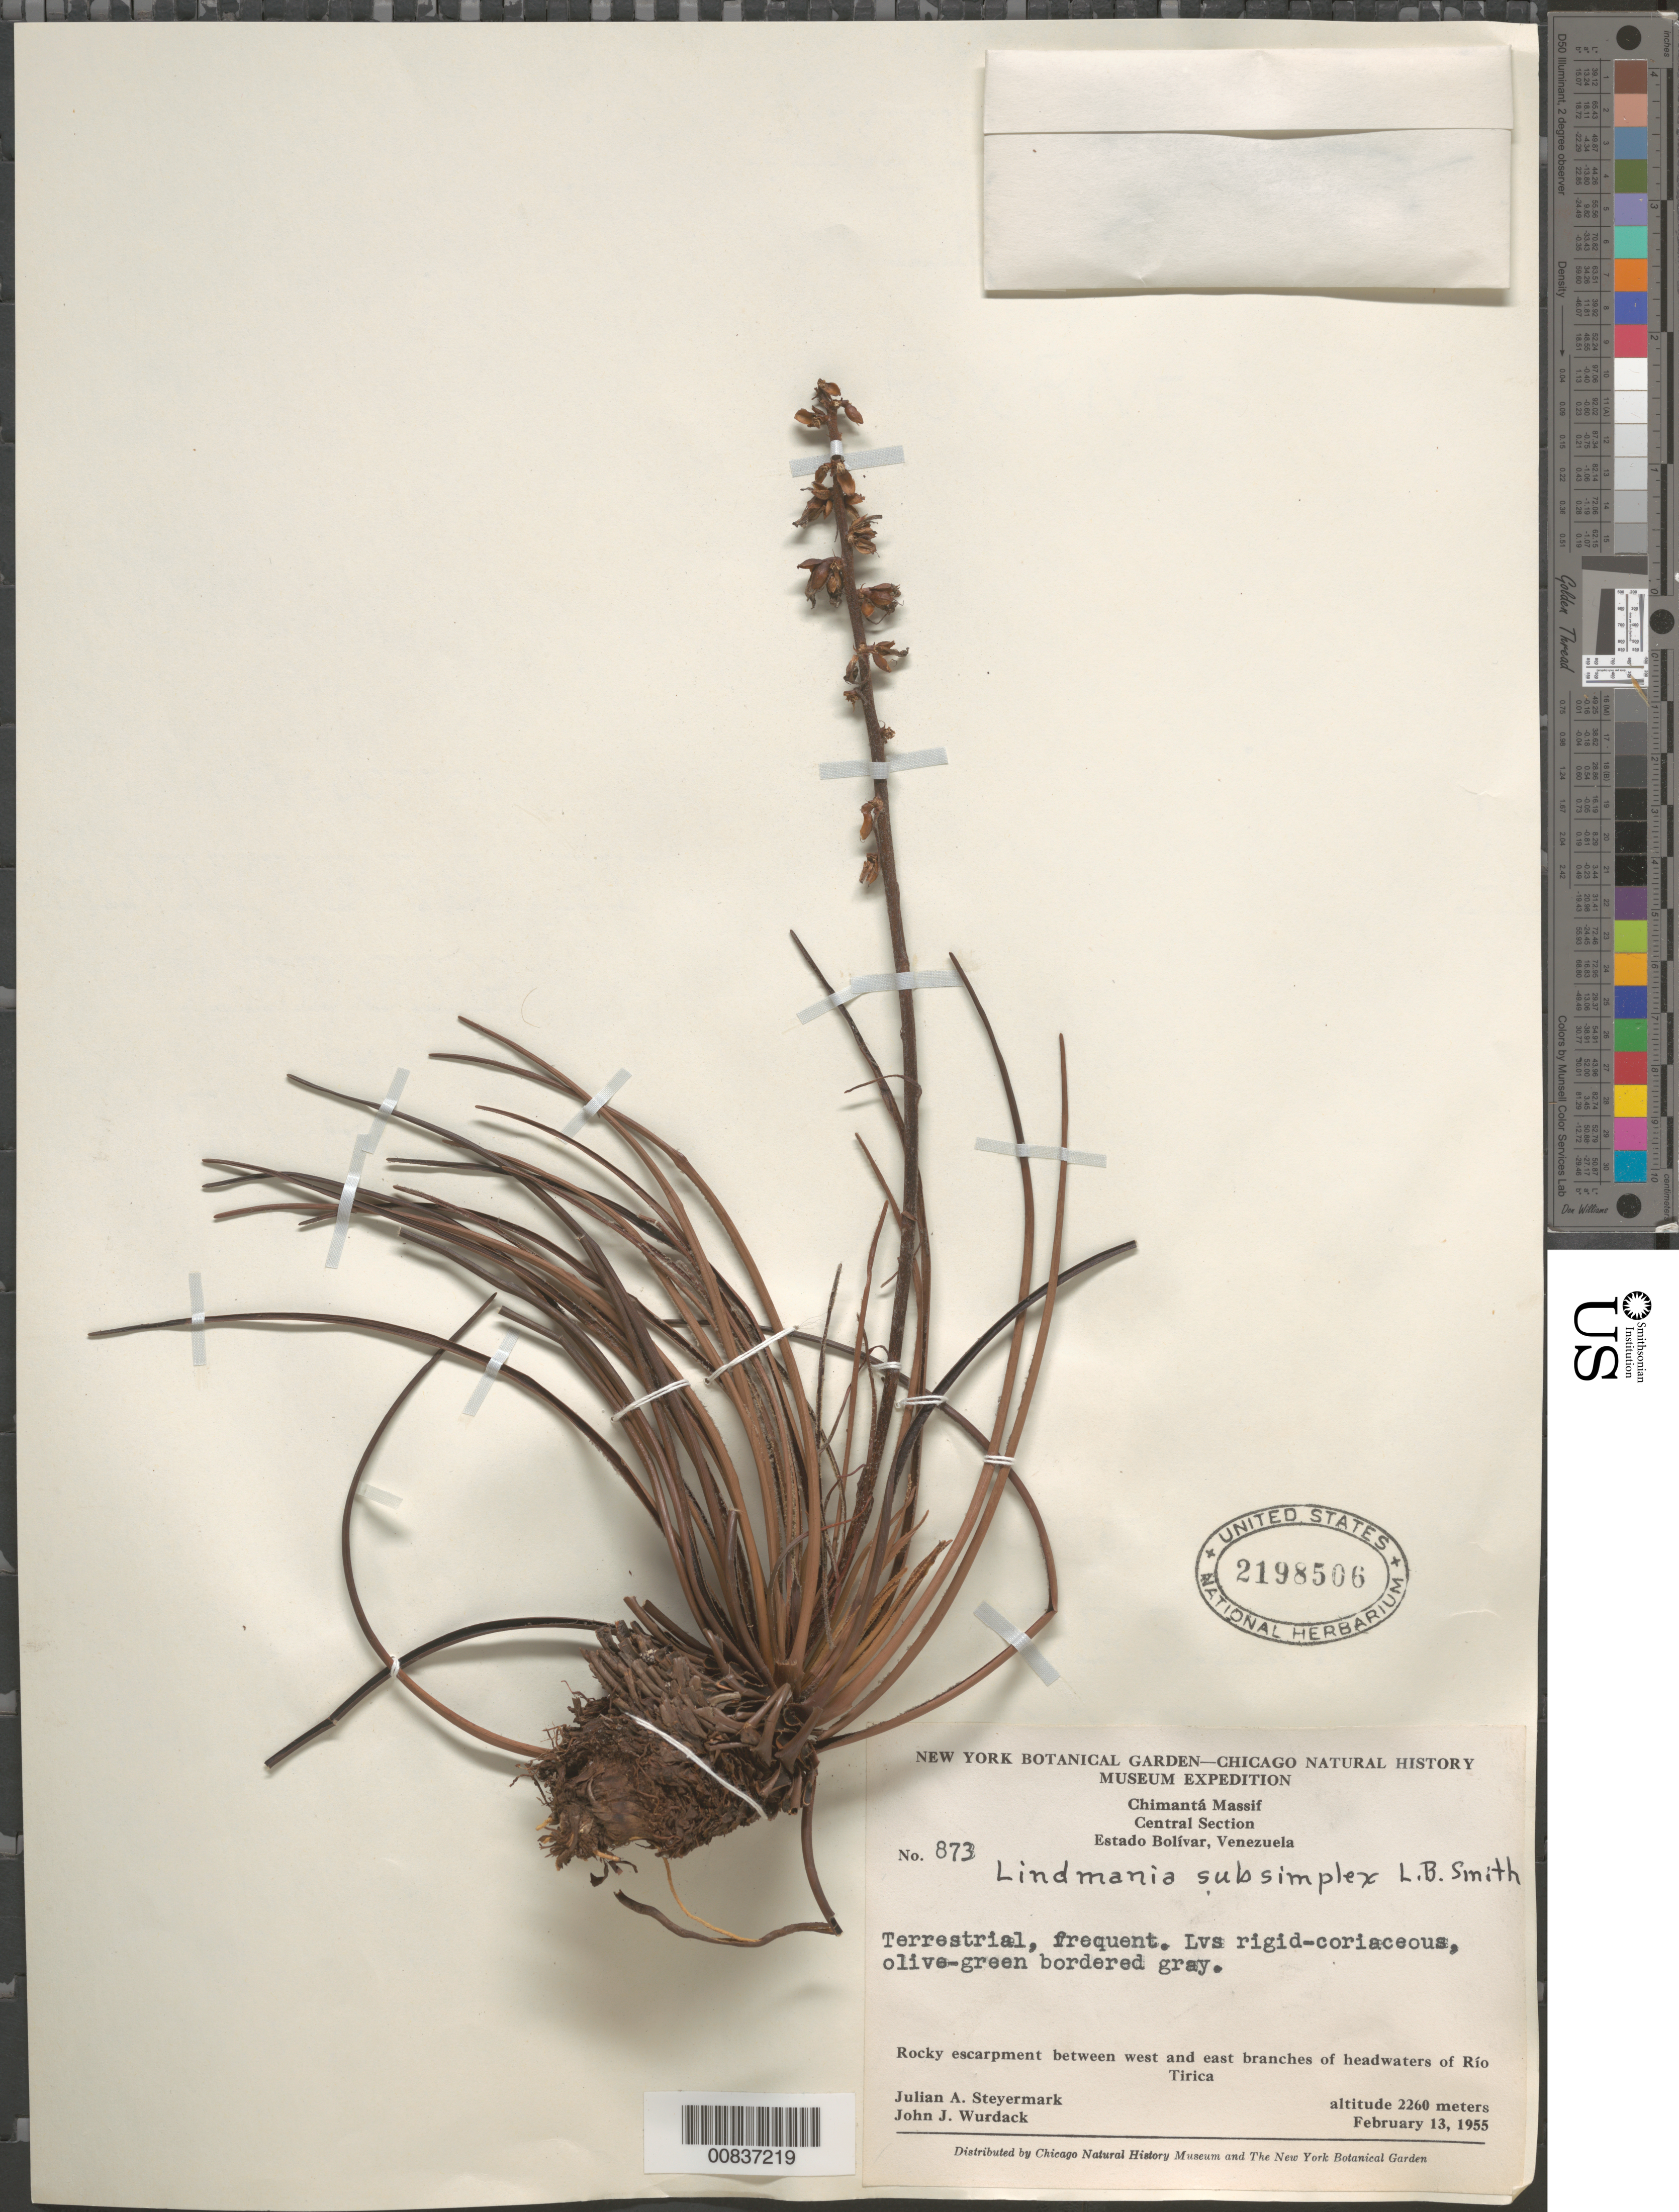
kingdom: Plantae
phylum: Tracheophyta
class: Liliopsida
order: Poales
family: Bromeliaceae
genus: Lindmania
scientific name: Lindmania subsimplex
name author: L.B. Sm.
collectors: J. Steyermark & J. J. Wurdack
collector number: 55 873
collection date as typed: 13-Feb-55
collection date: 1955-02-13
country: Venezuela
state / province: Bolívar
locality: Chimantá Massif, central section; along tributary valley of east branch of headwaters of Río Tirica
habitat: Rocky escapment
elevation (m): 2260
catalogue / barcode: US 2198506